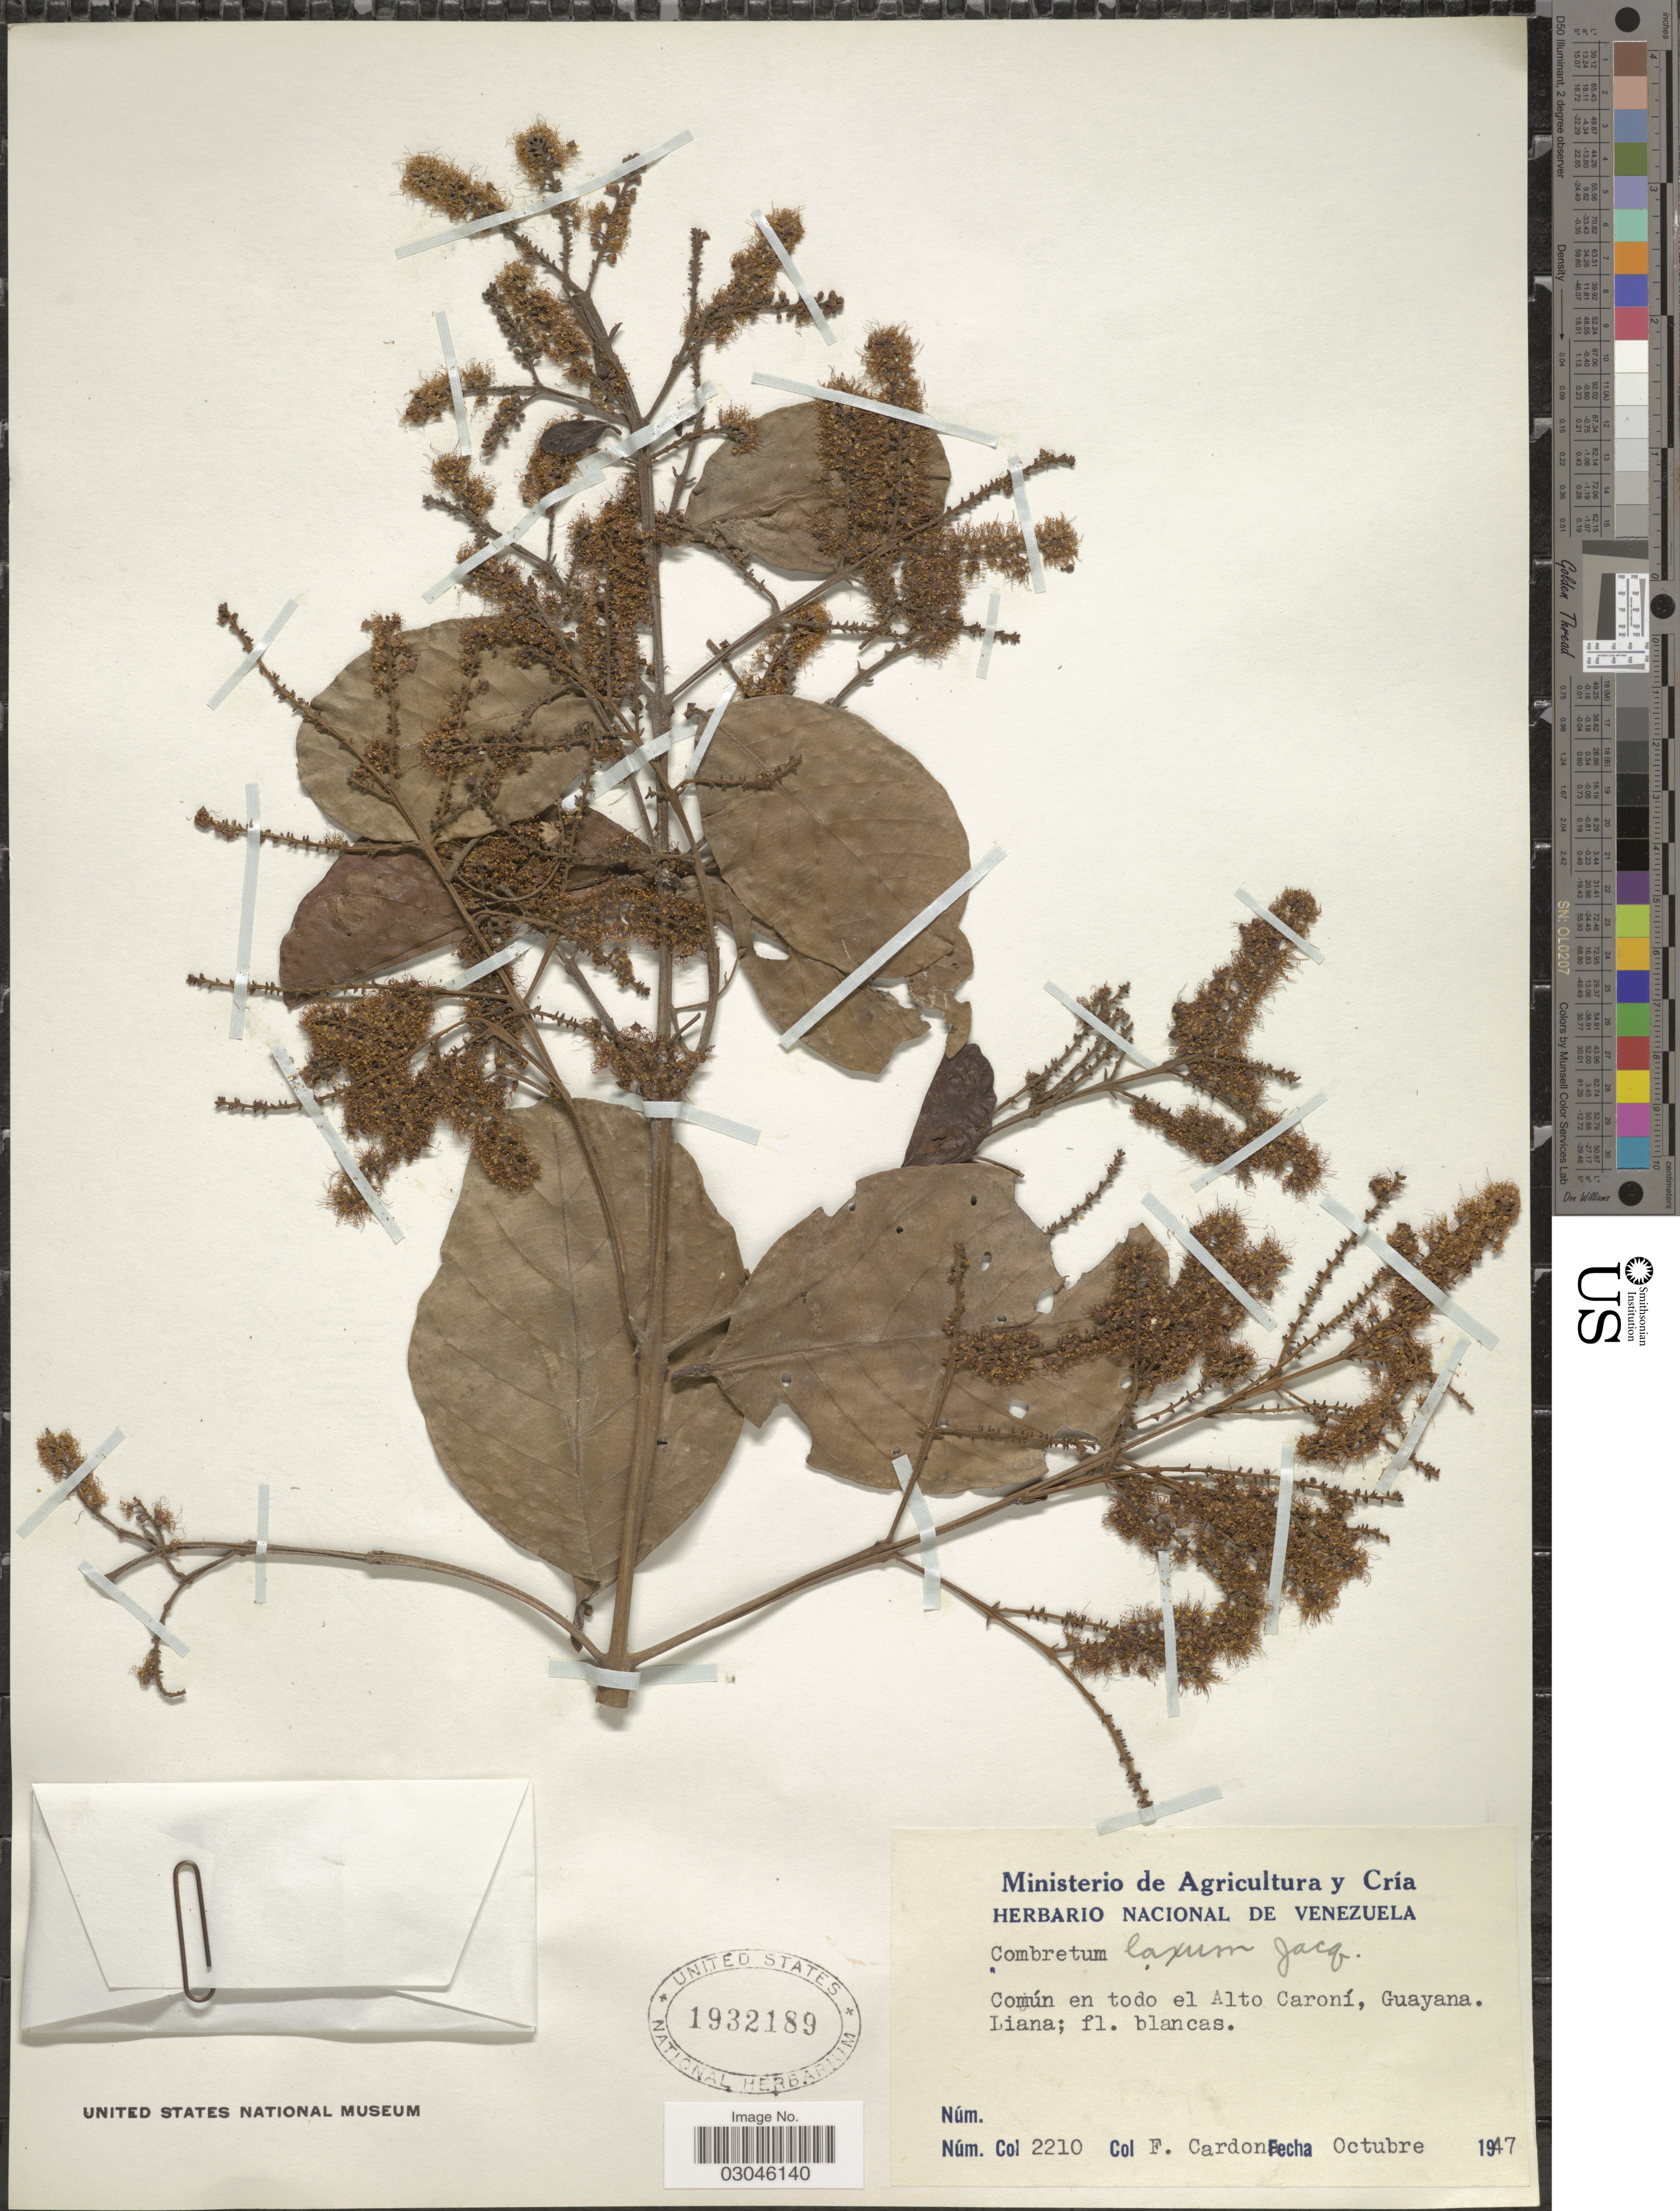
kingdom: Plantae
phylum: Tracheophyta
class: Magnoliopsida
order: Myrtales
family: Combretaceae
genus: Combretum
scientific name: Combretum laxum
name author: Jacq.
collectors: F. Cardona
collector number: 2210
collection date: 1947-10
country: Venezuela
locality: Común en todo el Alto Caroní, Guayana.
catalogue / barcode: US 1932189